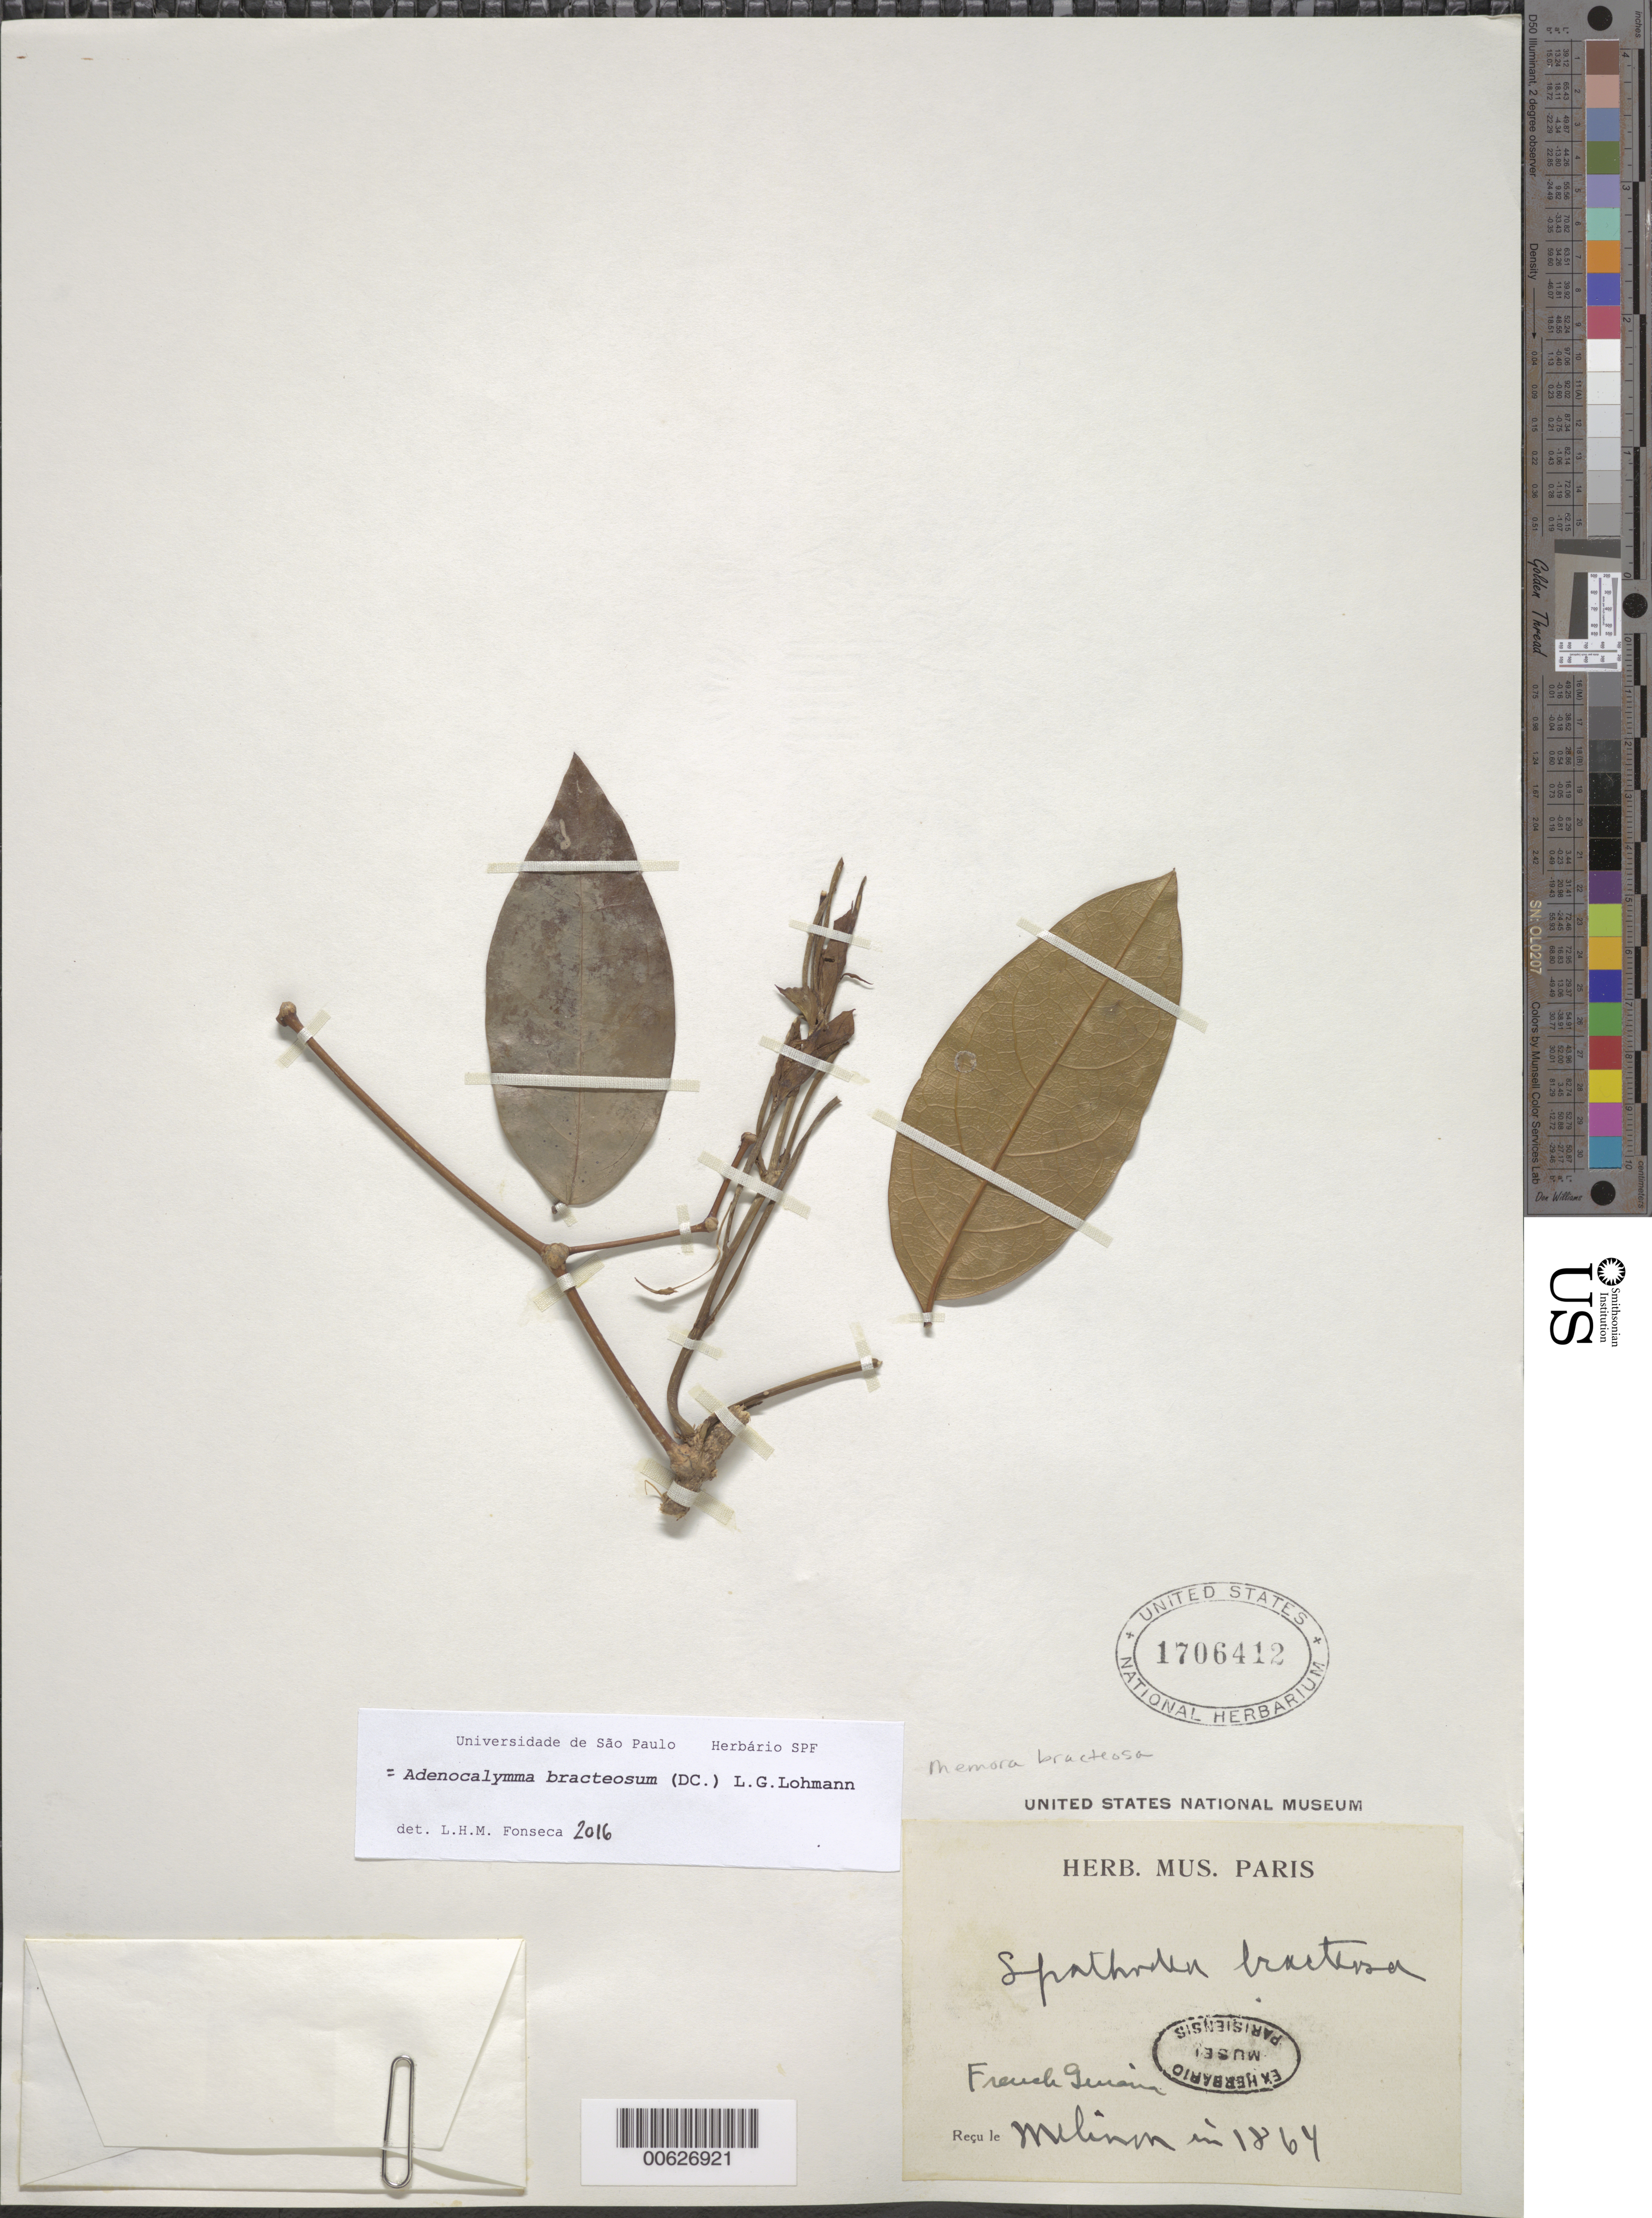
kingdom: Plantae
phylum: Tracheophyta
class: Magnoliopsida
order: Lamiales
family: Bignoniaceae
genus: Adenocalymma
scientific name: Adenocalymma bracteosum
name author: (DC.) L.G. Lohmann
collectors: E. Mélinon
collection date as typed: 1864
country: French Guiana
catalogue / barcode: US 1706412